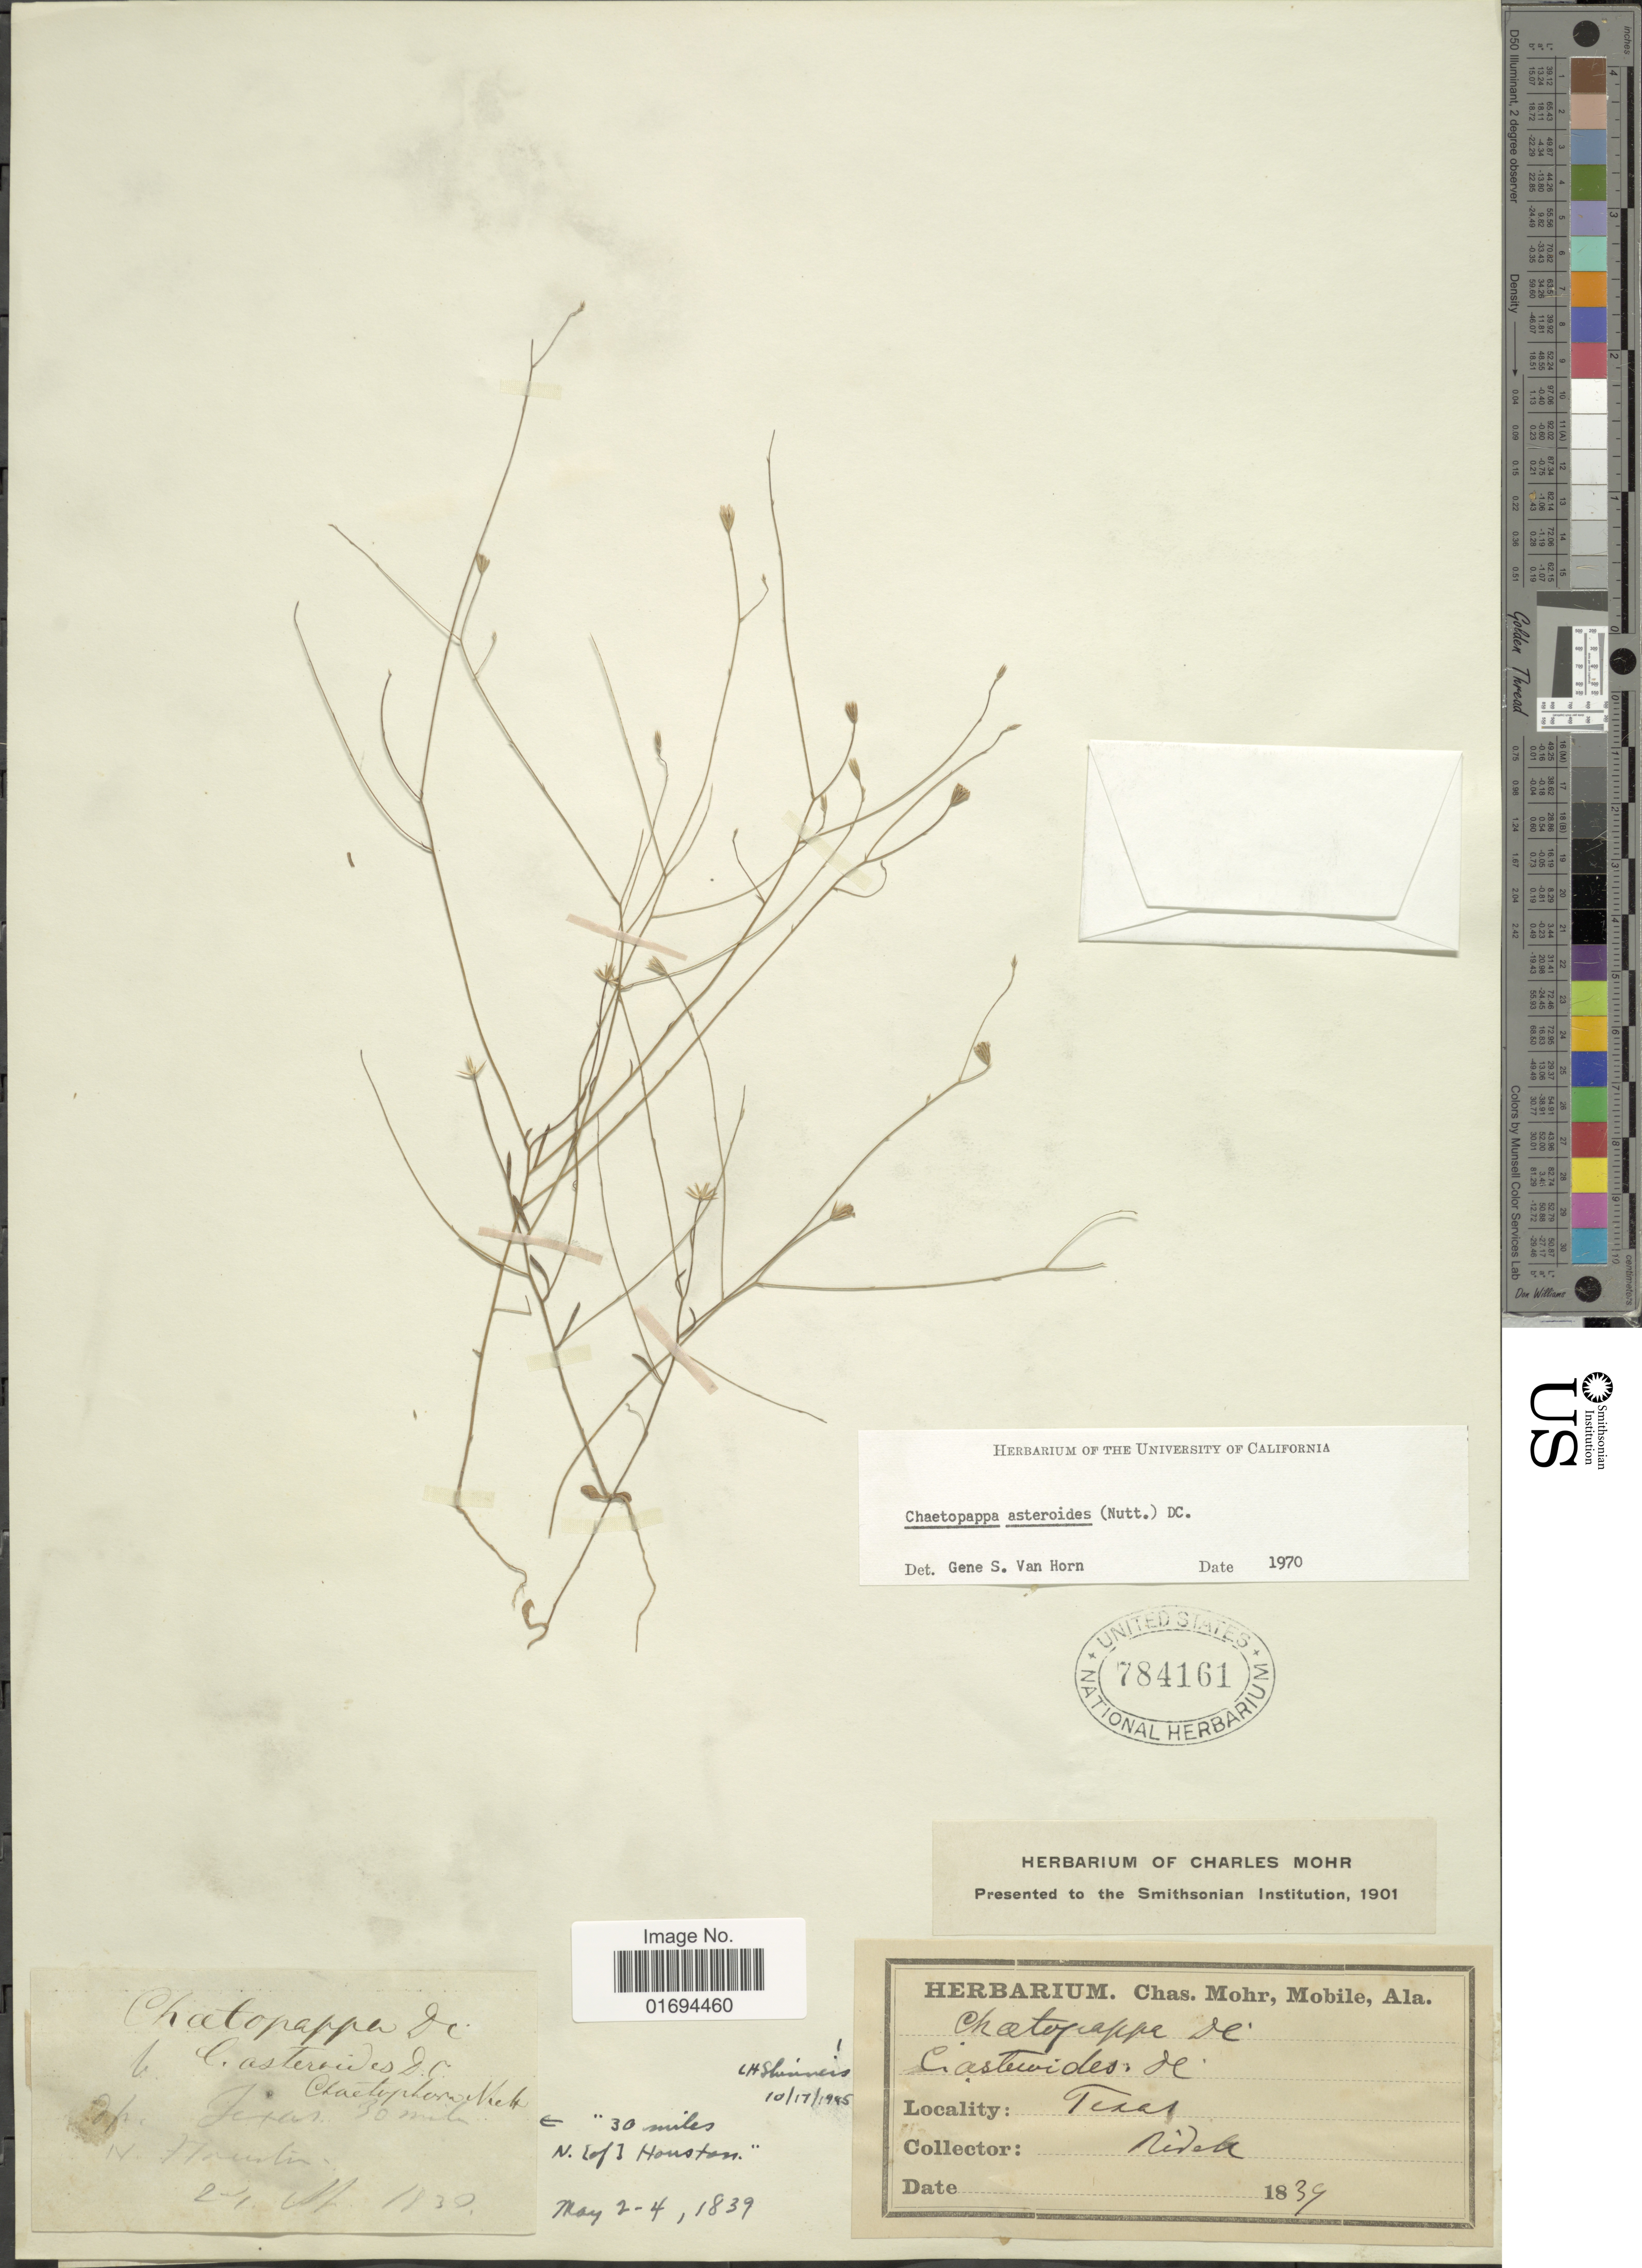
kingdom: Plantae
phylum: Tracheophyta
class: Magnoliopsida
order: Asterales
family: Asteraceae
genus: Chaetopappa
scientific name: Chaetopappa asteroides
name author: (Nutt.) DC.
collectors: -. Ridell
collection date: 1839-09-24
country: United States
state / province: Texas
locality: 30 miles N. Houston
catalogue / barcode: US 784161